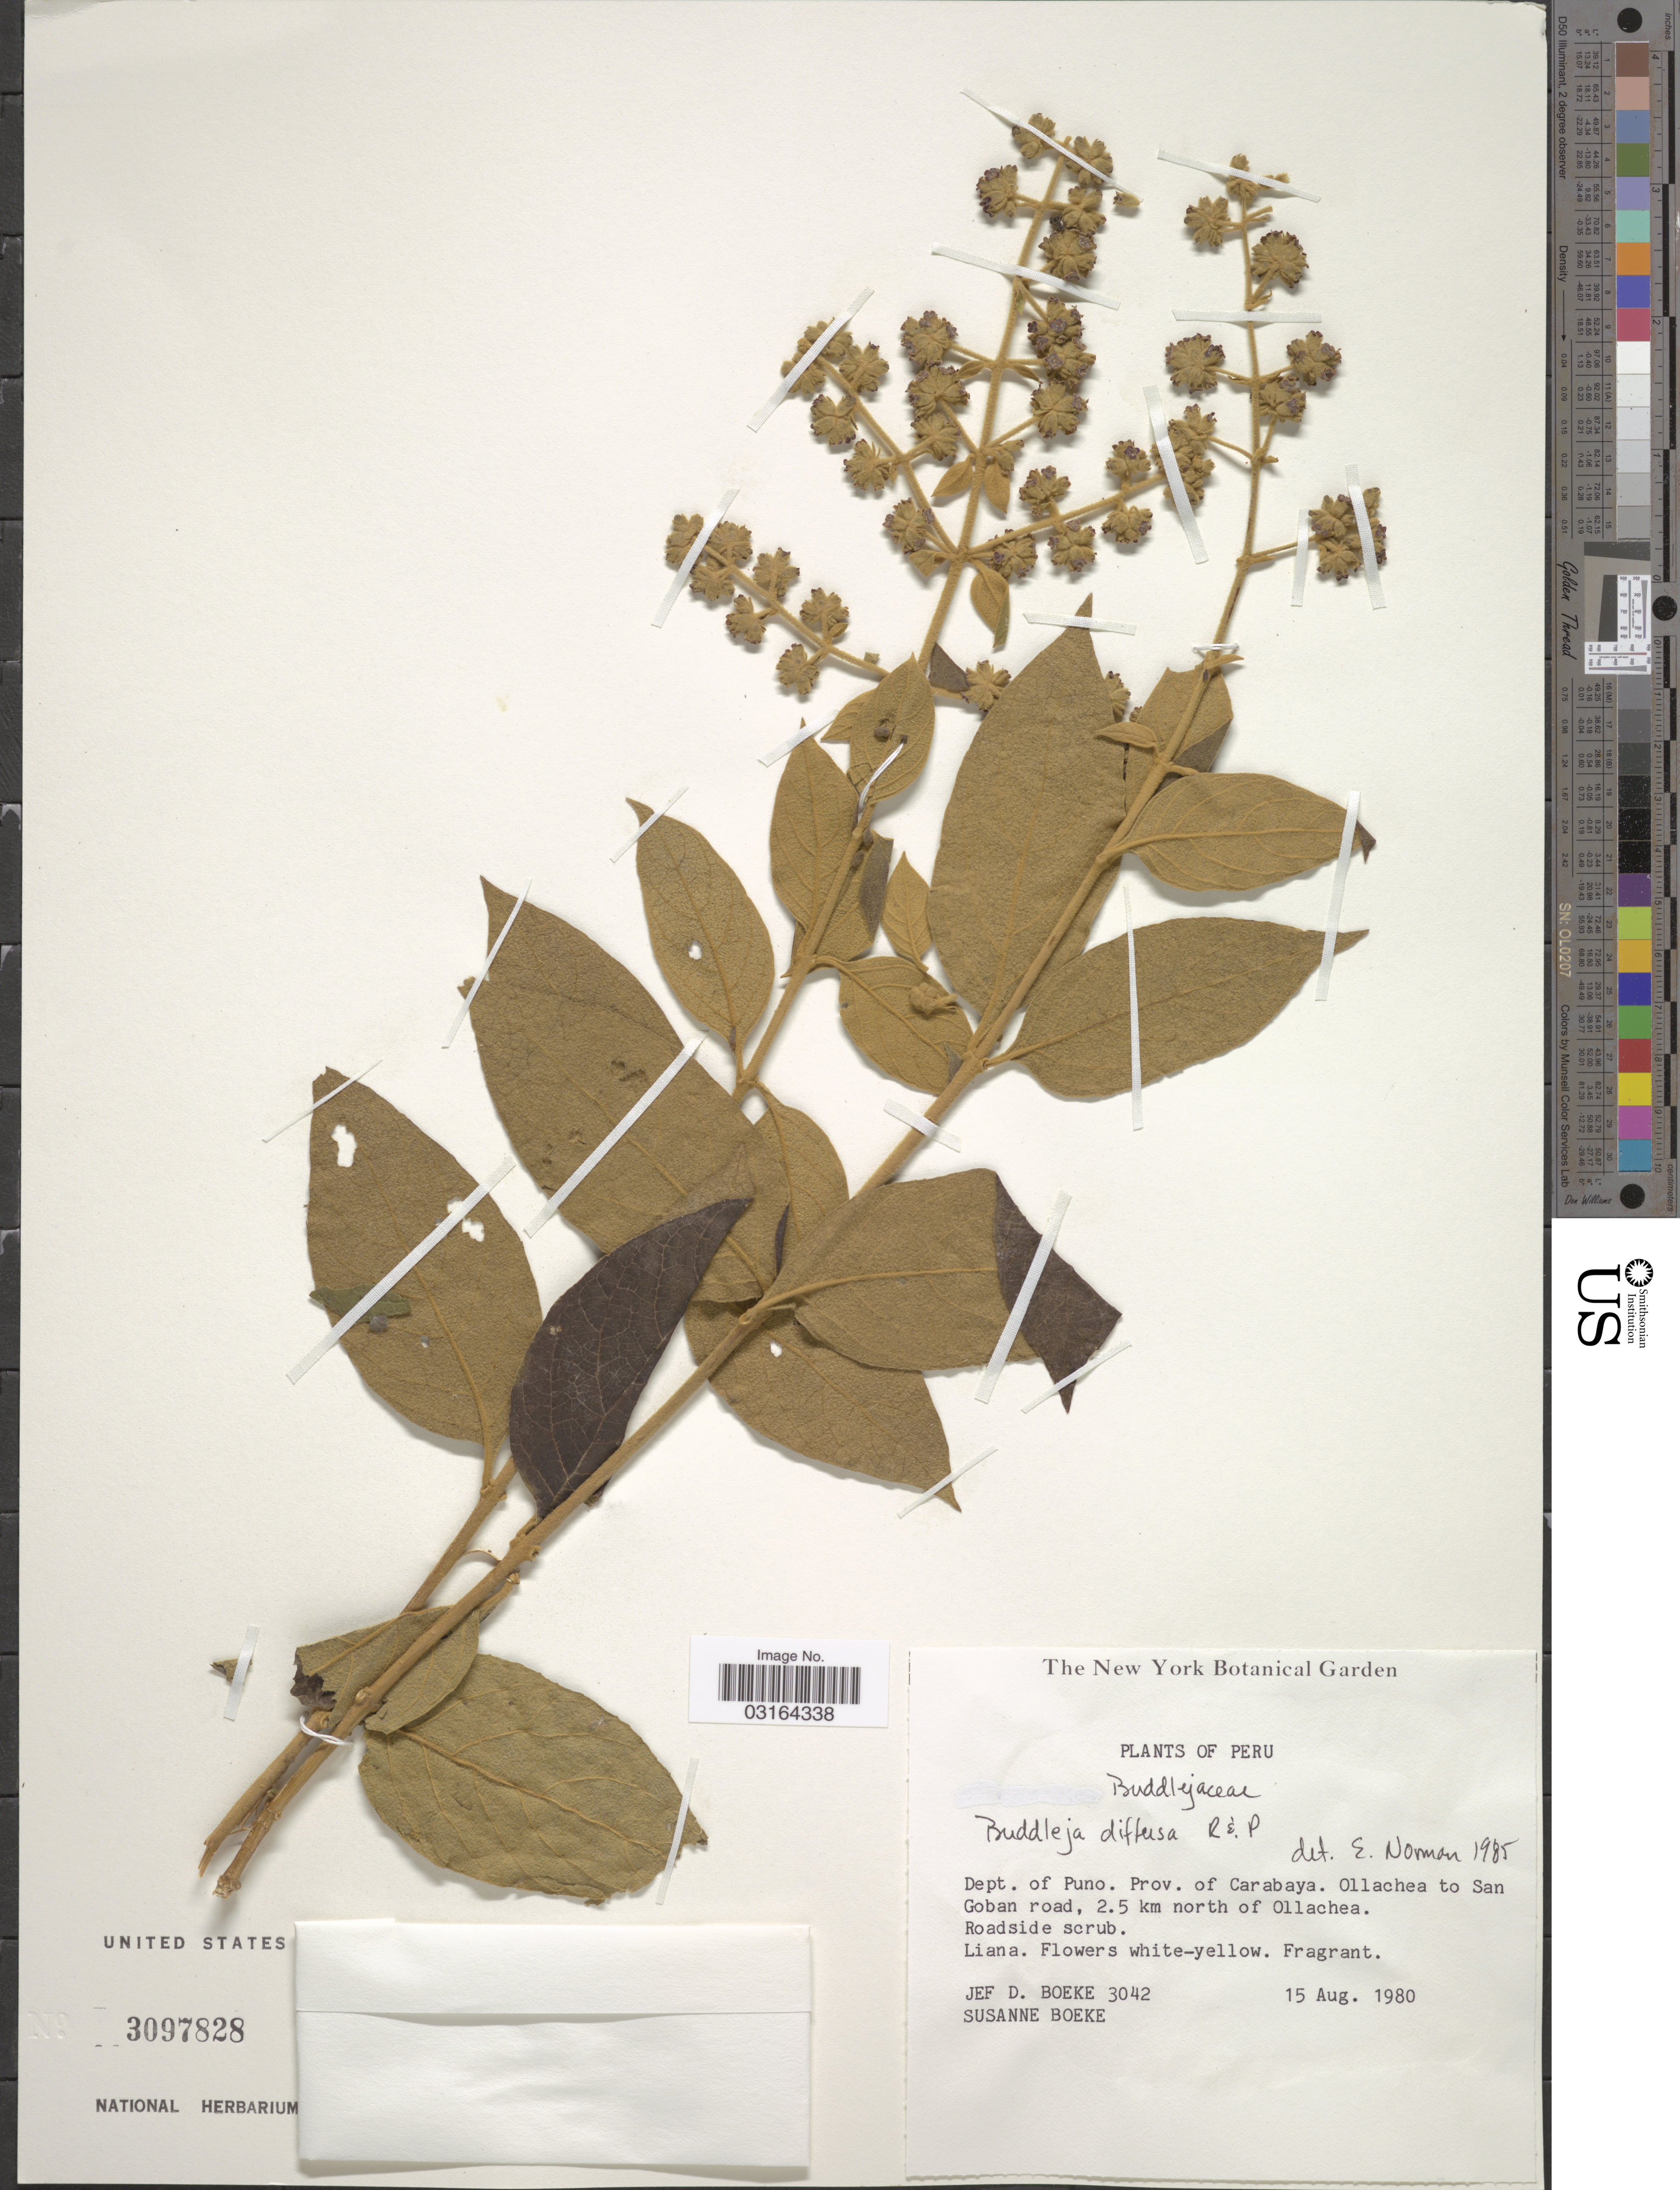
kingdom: Plantae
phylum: Tracheophyta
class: Magnoliopsida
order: Lamiales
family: Scrophulariaceae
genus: Buddleja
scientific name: Buddleja diffusa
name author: Ruiz & Pav.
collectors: J. Boeke & S. Boeke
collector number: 3042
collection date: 1980-08-15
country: Peru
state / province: Puno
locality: Dept. of Puno, Prov. of Carabaya, Ollachea to San Goban road, 2.5 km north of Ollachea.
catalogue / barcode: US 3097828